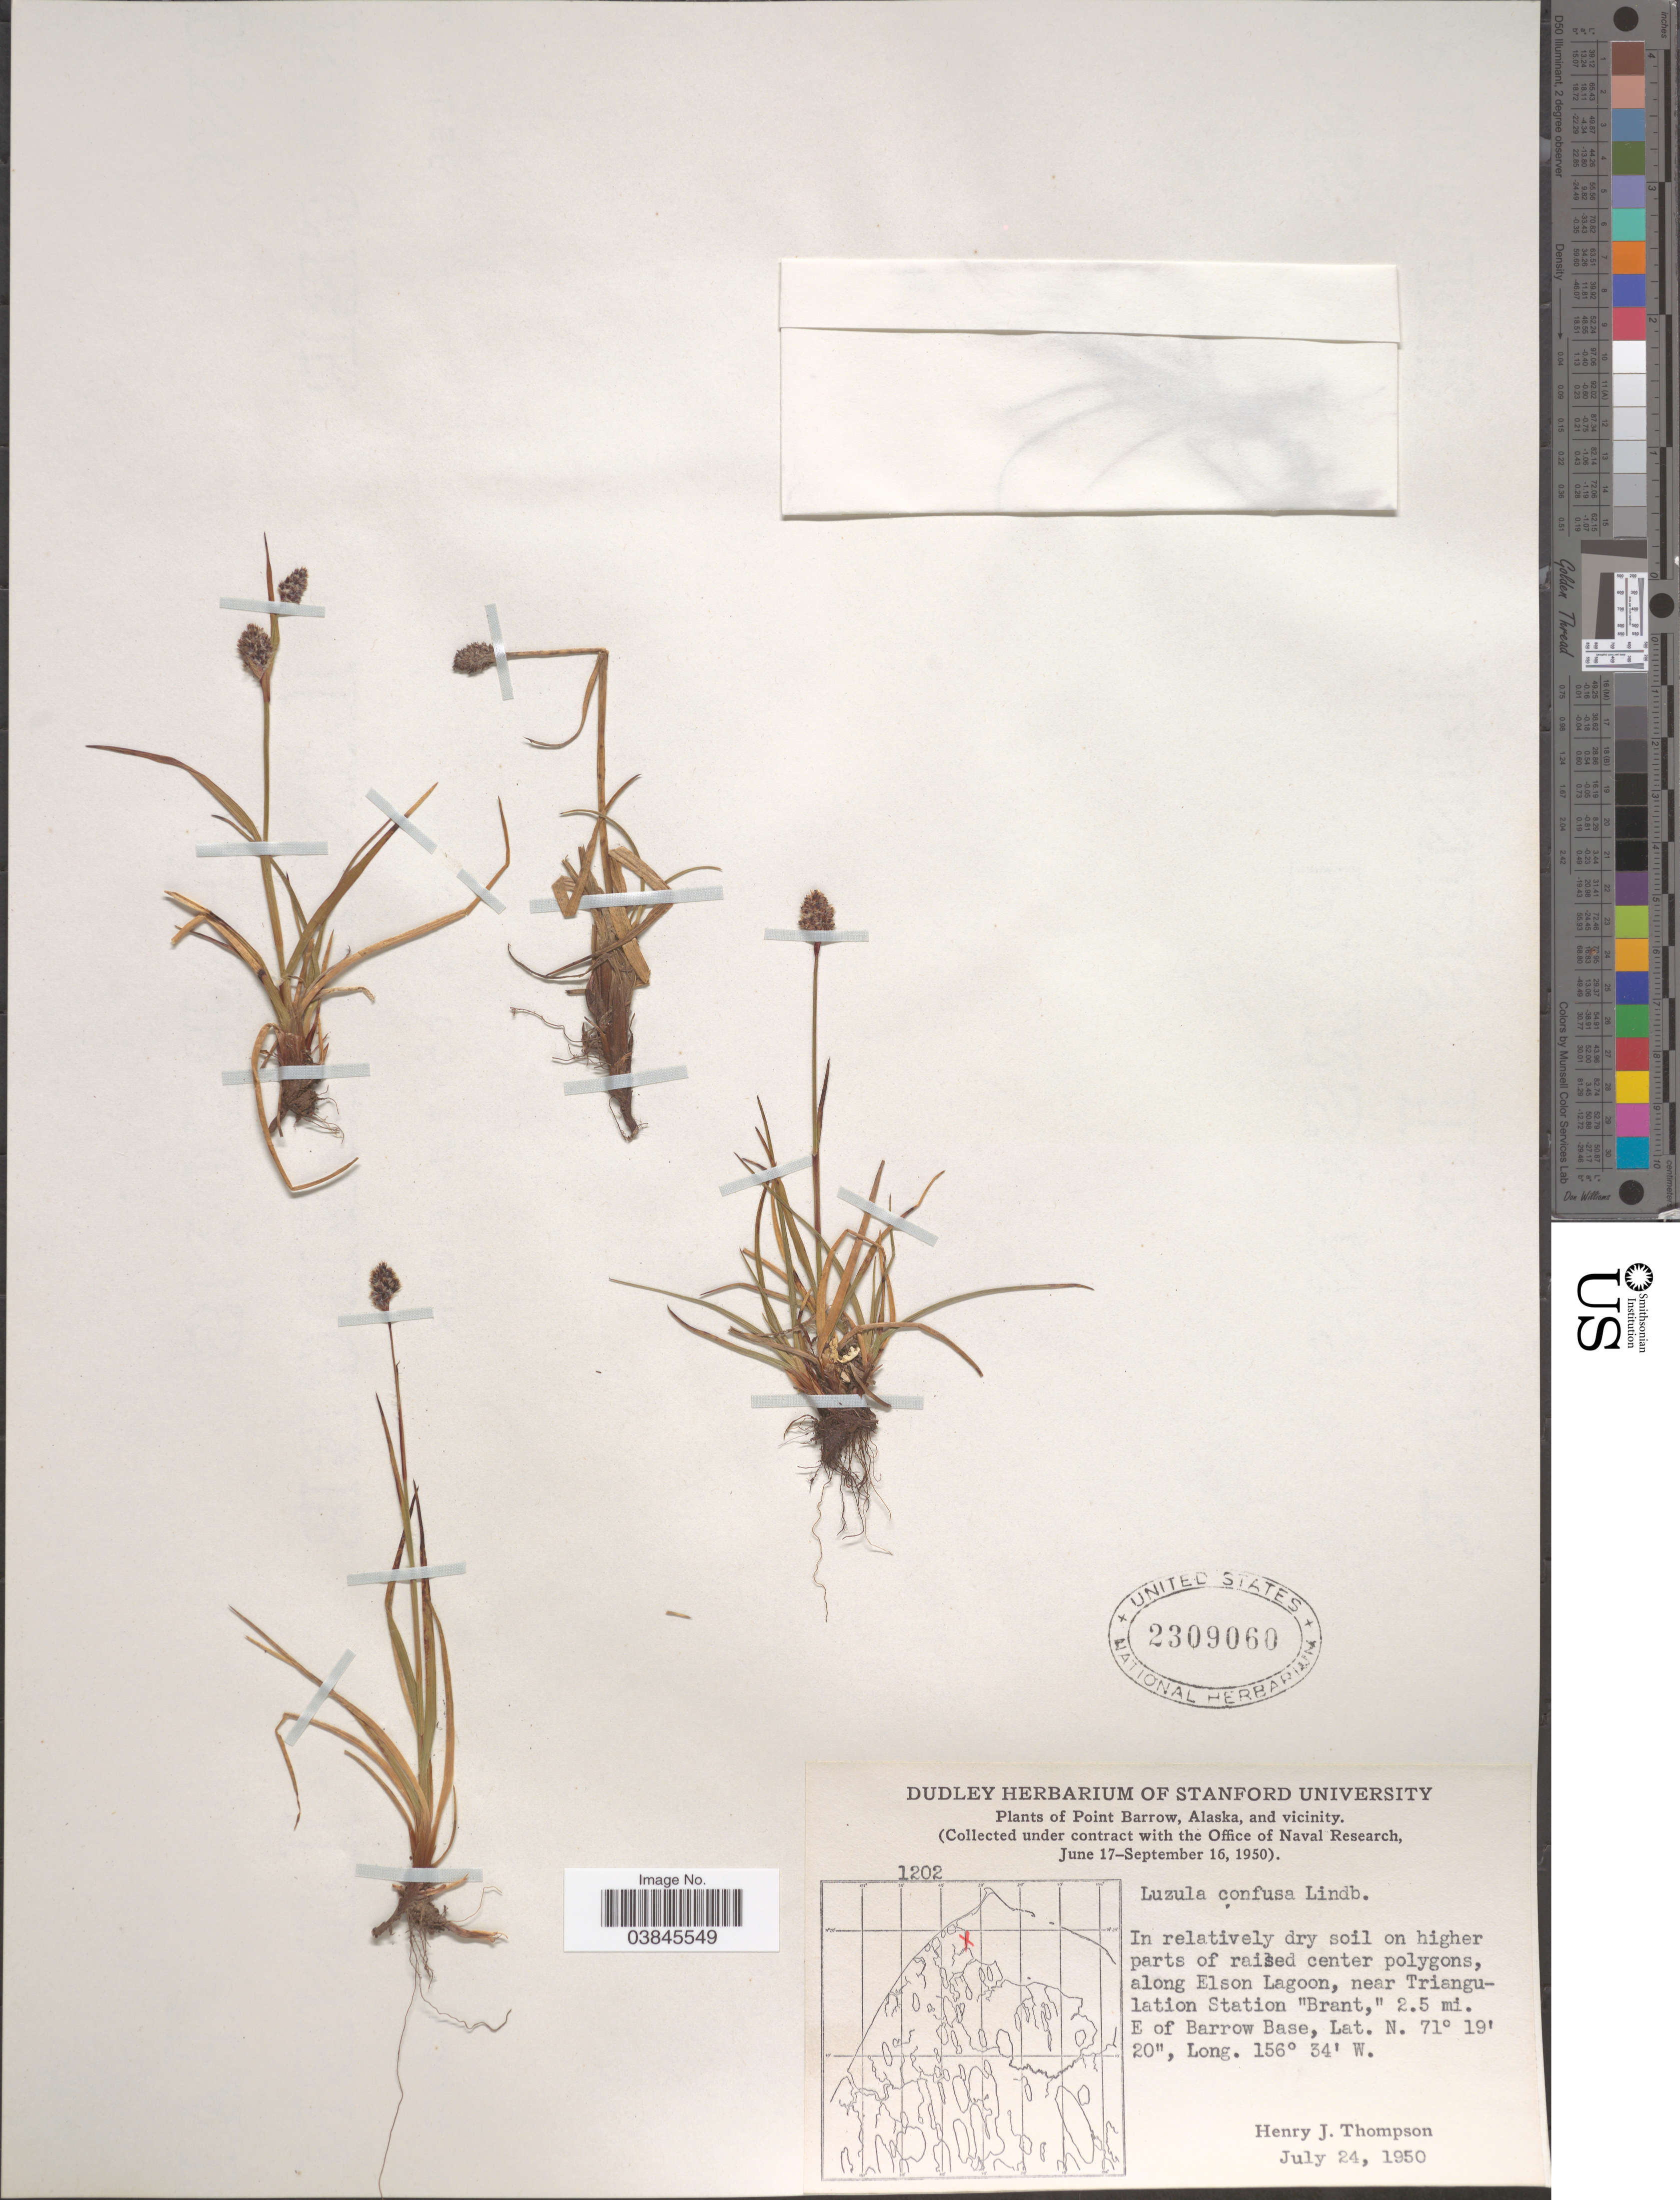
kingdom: Plantae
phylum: Tracheophyta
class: Liliopsida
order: Poales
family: Juncaceae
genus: Luzula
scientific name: Luzula confusa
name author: Lindeb.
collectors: H. J. Thompson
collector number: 1202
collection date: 1950-07-24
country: United States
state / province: Alaska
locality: Point Barrow, and vicinity. Along Elson Lagoon, near Triangulation Station "Brant," 2.5 mi. E of Barrow Base.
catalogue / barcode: US 2309060